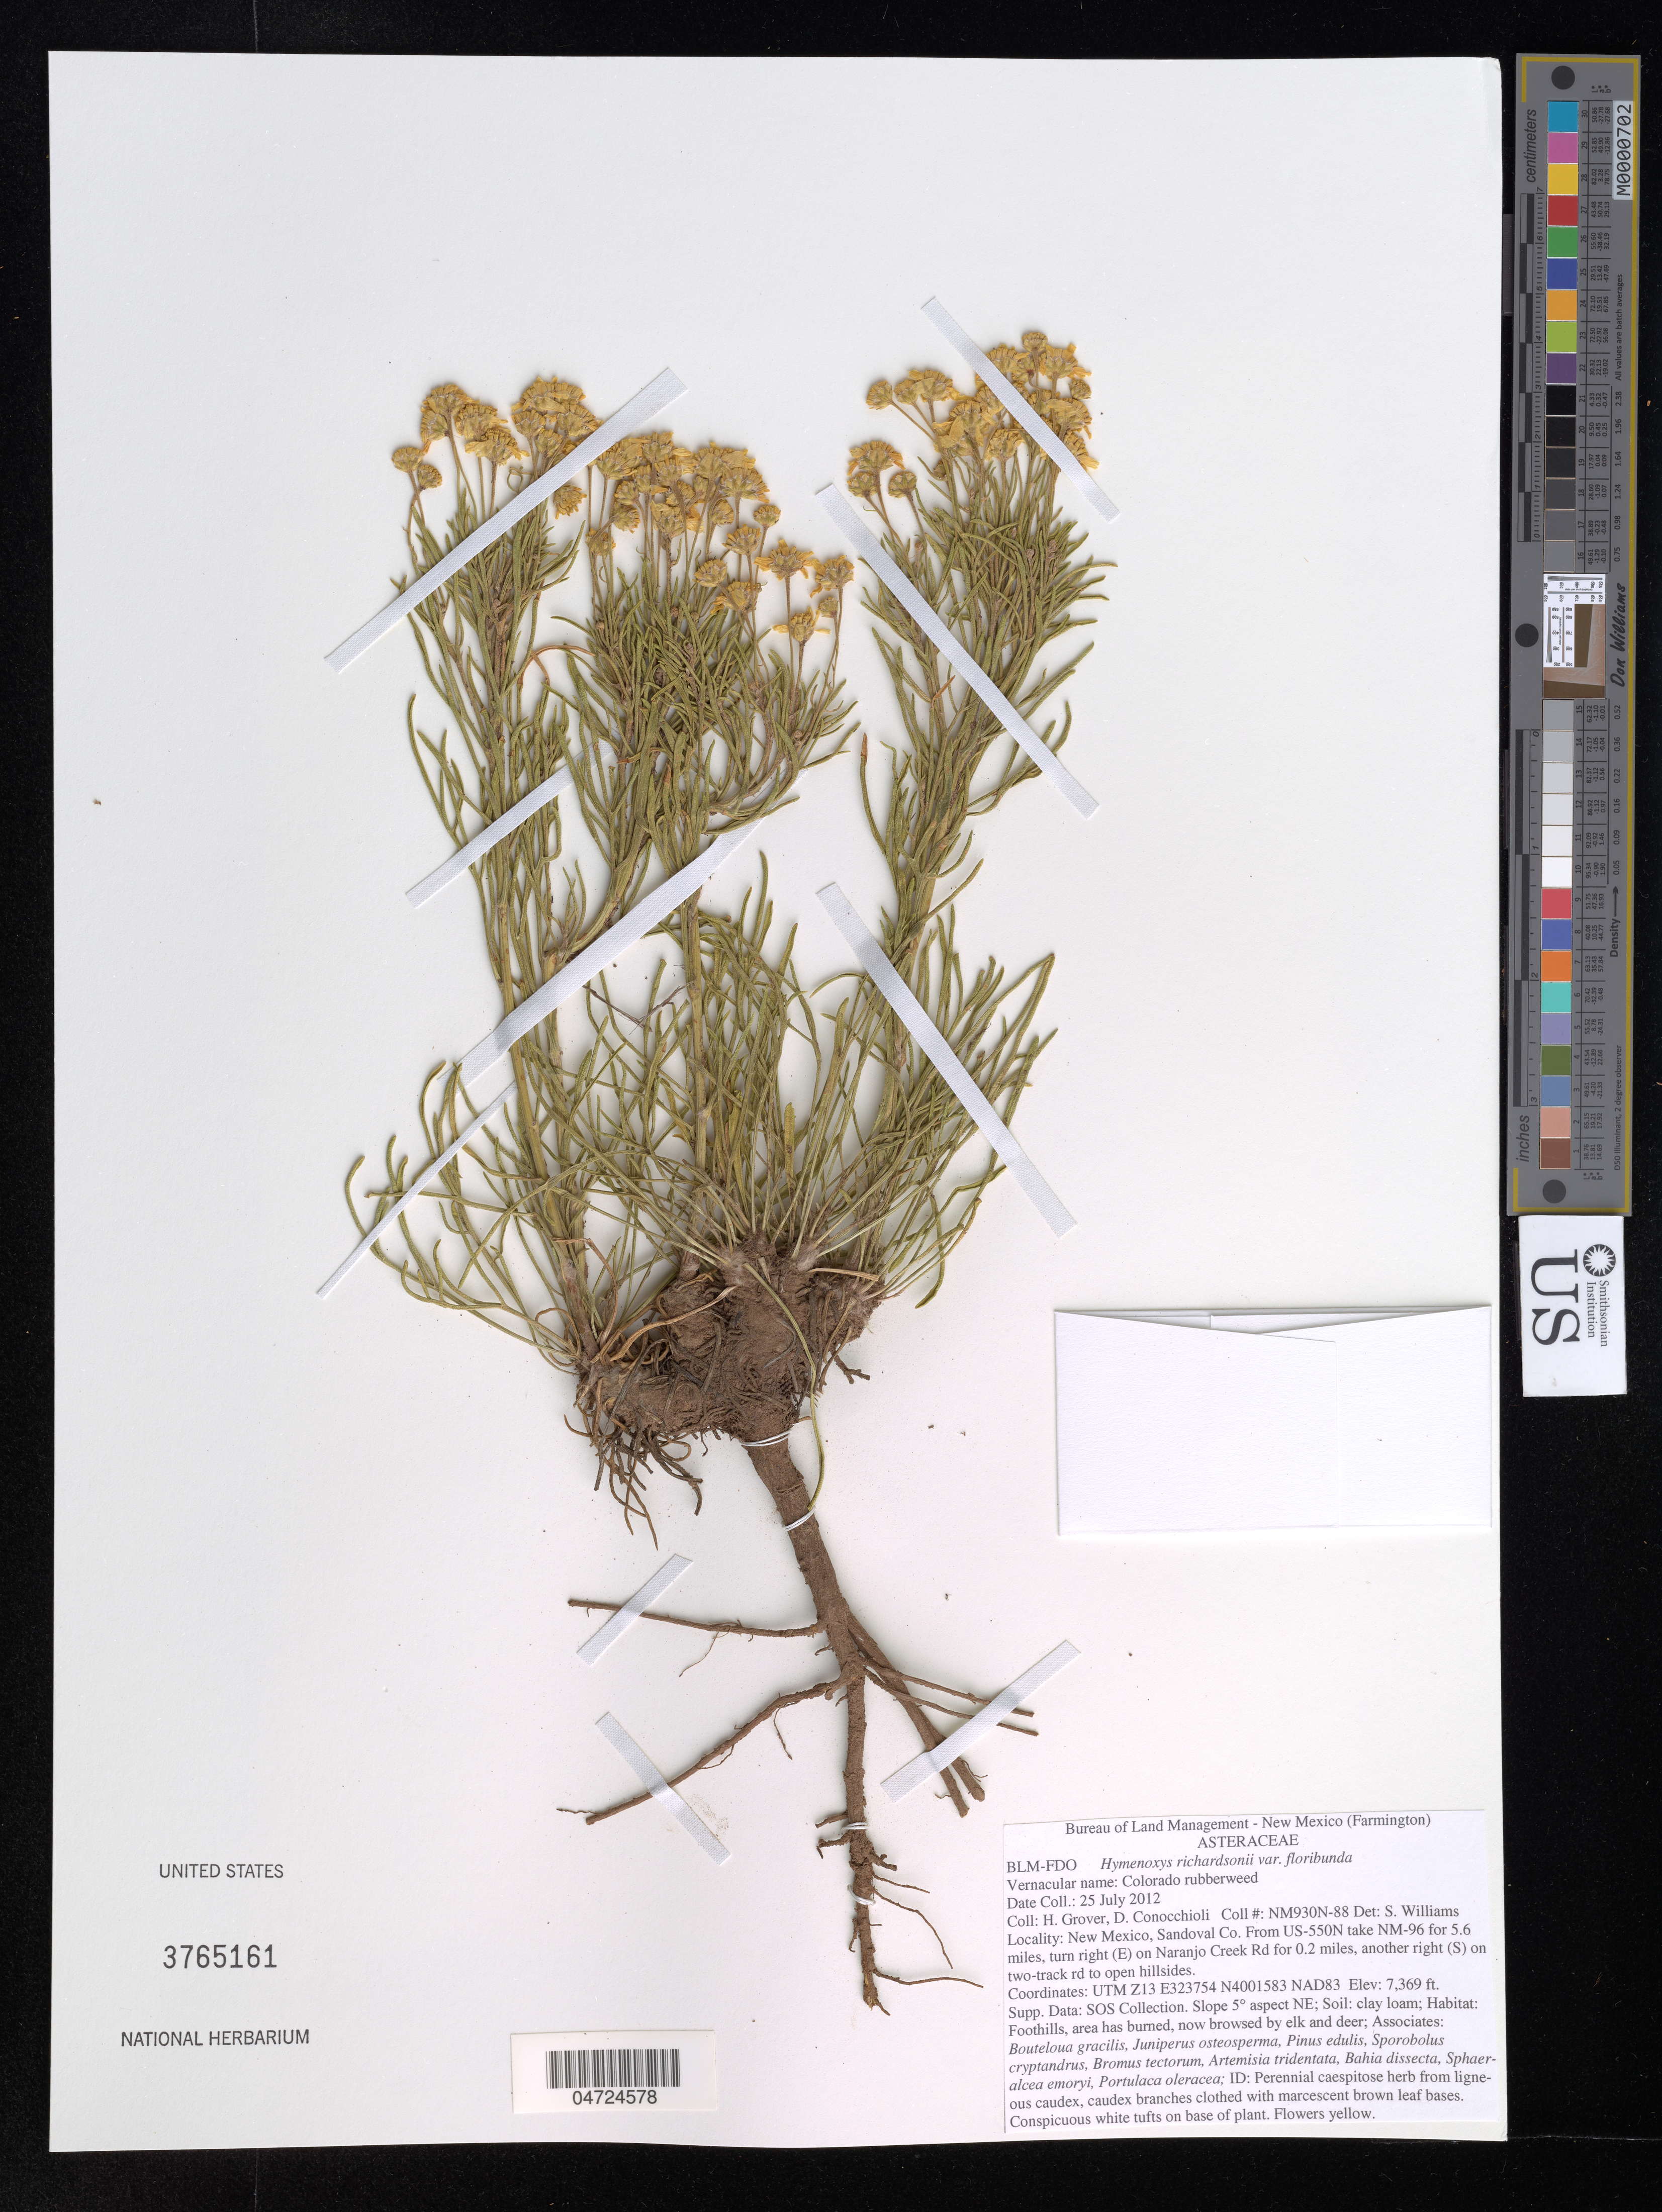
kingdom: Plantae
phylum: Tracheophyta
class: Magnoliopsida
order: Asterales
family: Asteraceae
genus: Hymenoxys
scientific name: Hymenoxys richardsonii var. floribunda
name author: (A. Gray) K.F. Parker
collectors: H. Grover & D. Conocchioli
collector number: NM930N-88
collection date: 2012-07-25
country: United States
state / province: New Mexico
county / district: Sandoval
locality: Sandoval Co. From US-550N take NM-96 for 5.6 miles, turn right (E) on Naranjo Creek Rd for 0.2 miles, another right (S) on two-track rd to open hillsides. UTM Z13 NAD83.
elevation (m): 2246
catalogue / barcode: US 3765161